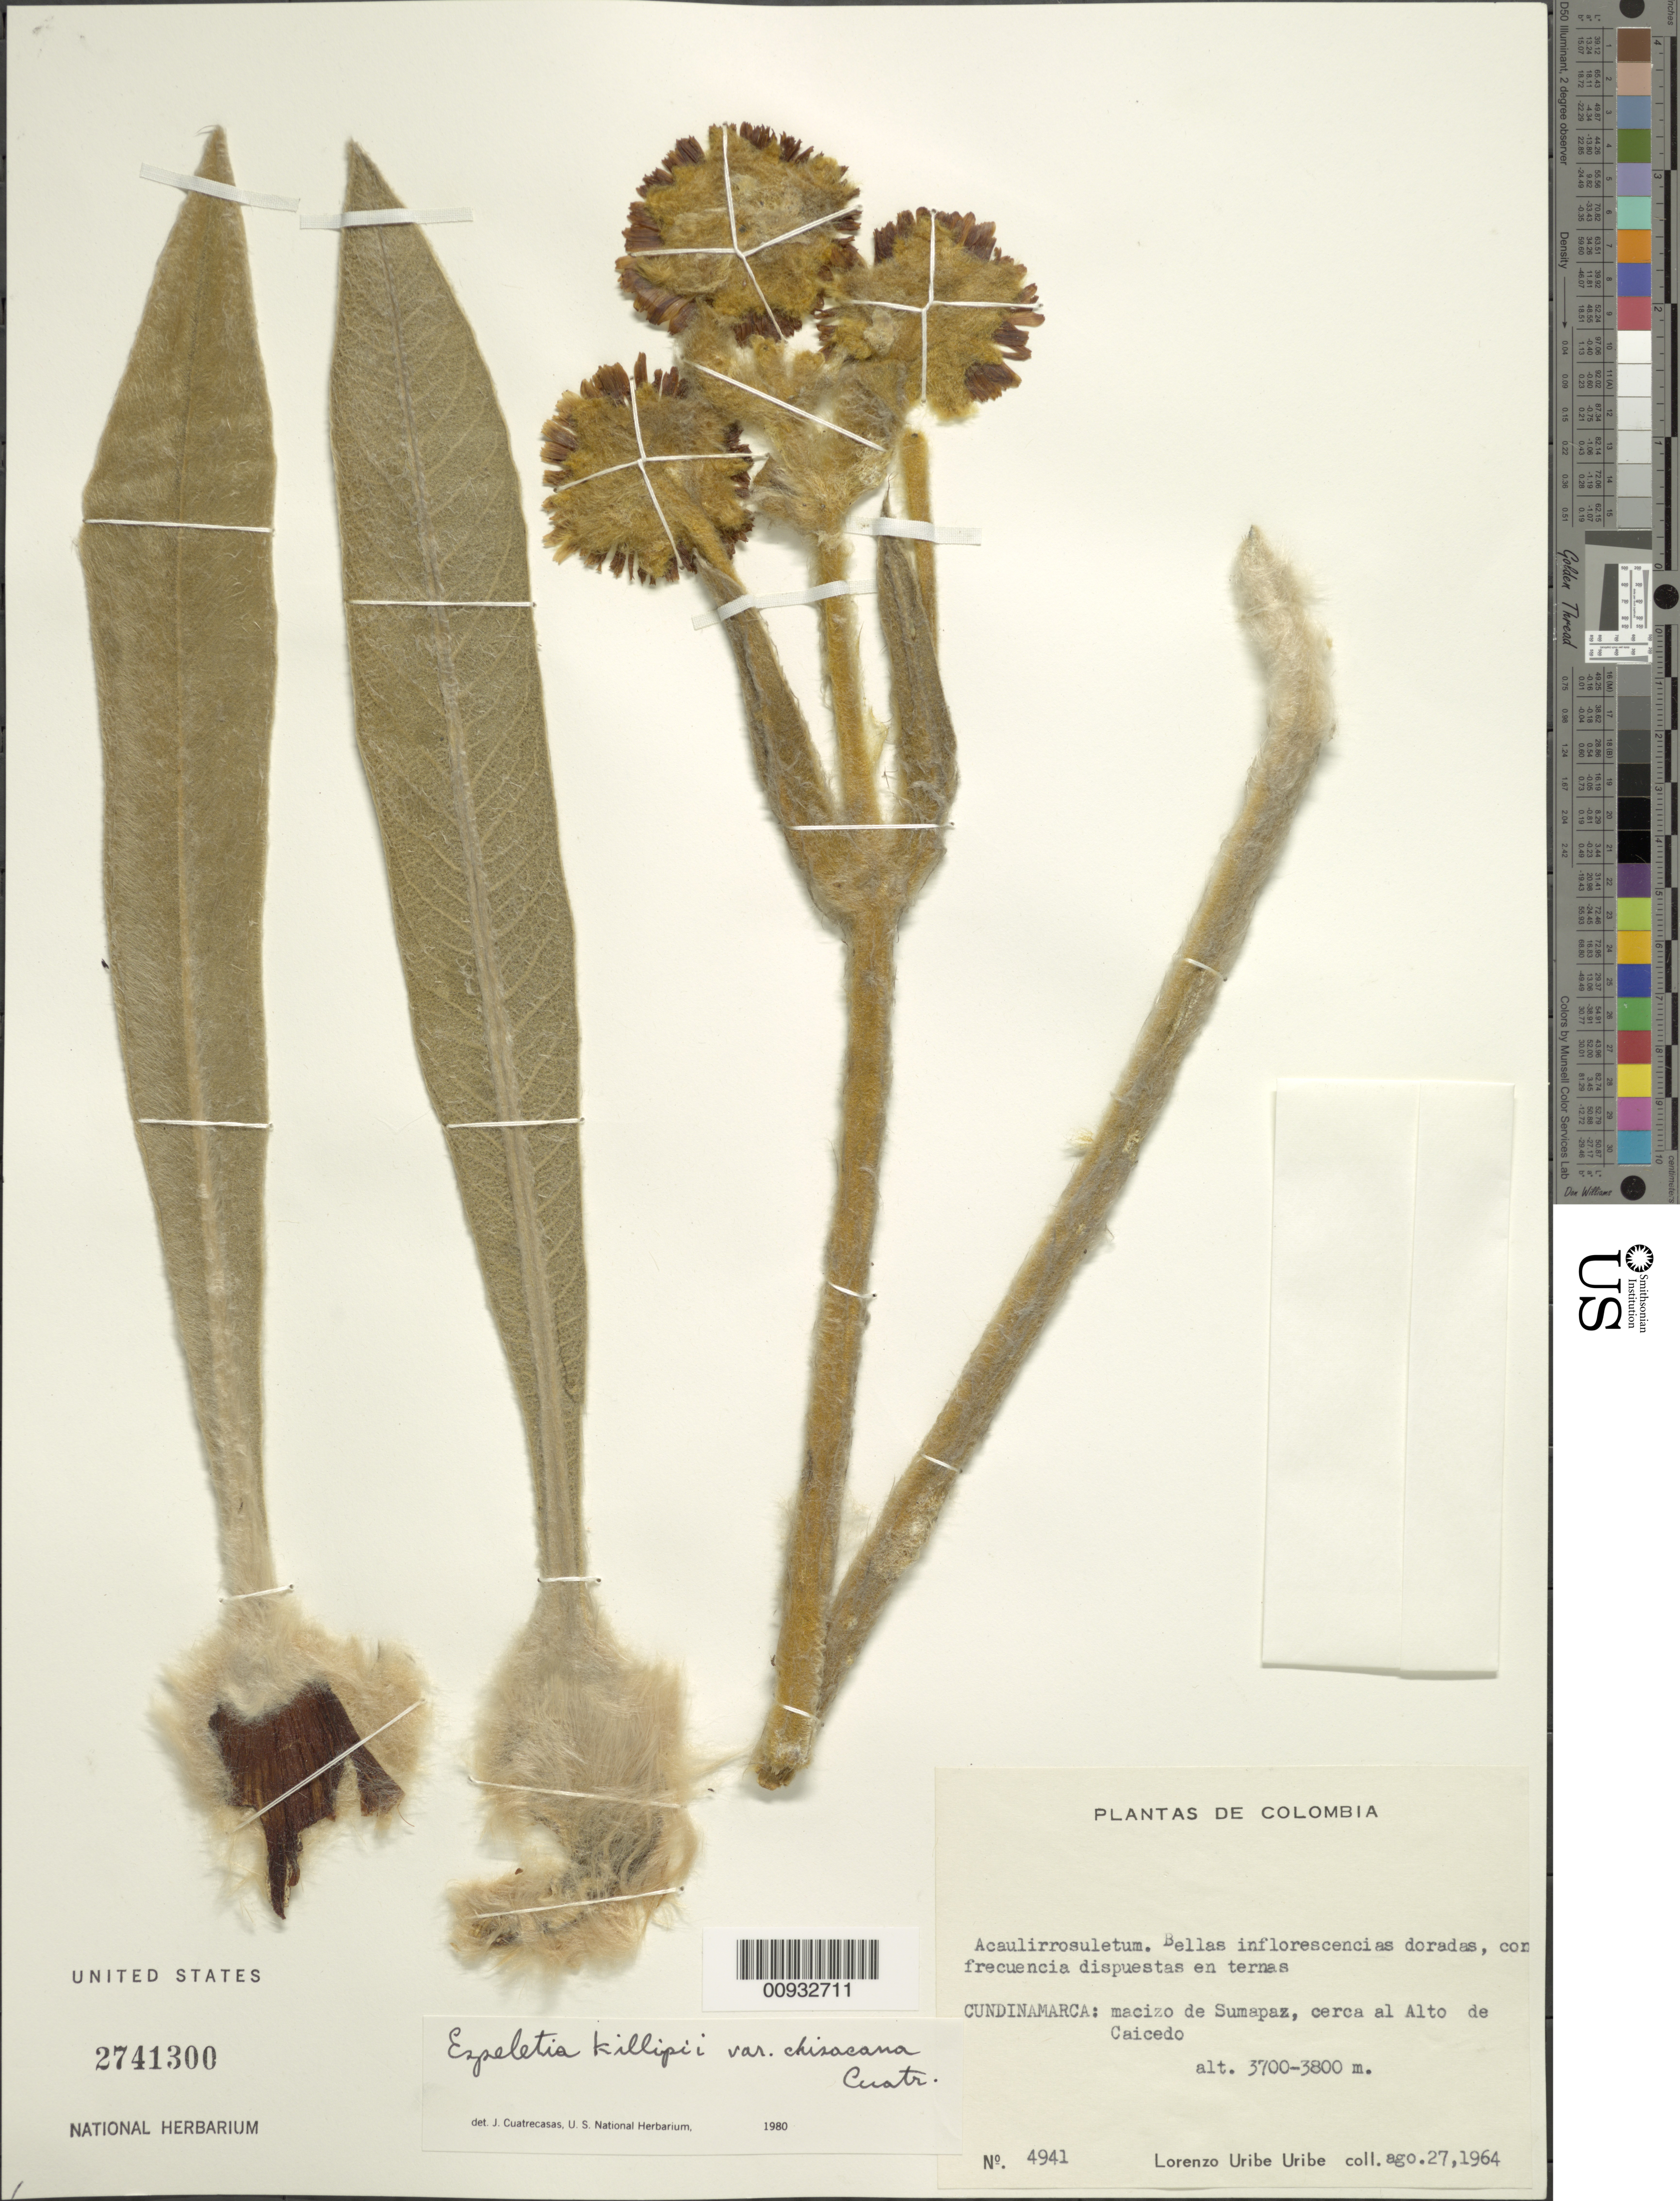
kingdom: Plantae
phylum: Tracheophyta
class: Magnoliopsida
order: Asterales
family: Asteraceae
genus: Espeletia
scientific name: Espeletia killipii var. chisacana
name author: Cuatrec.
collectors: L. Uribe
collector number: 4941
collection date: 1964-08-27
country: Colombia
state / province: Cundinamarca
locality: Macizo de Sumapz, cerca al Alto de Caicedo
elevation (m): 3700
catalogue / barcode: US 2741300